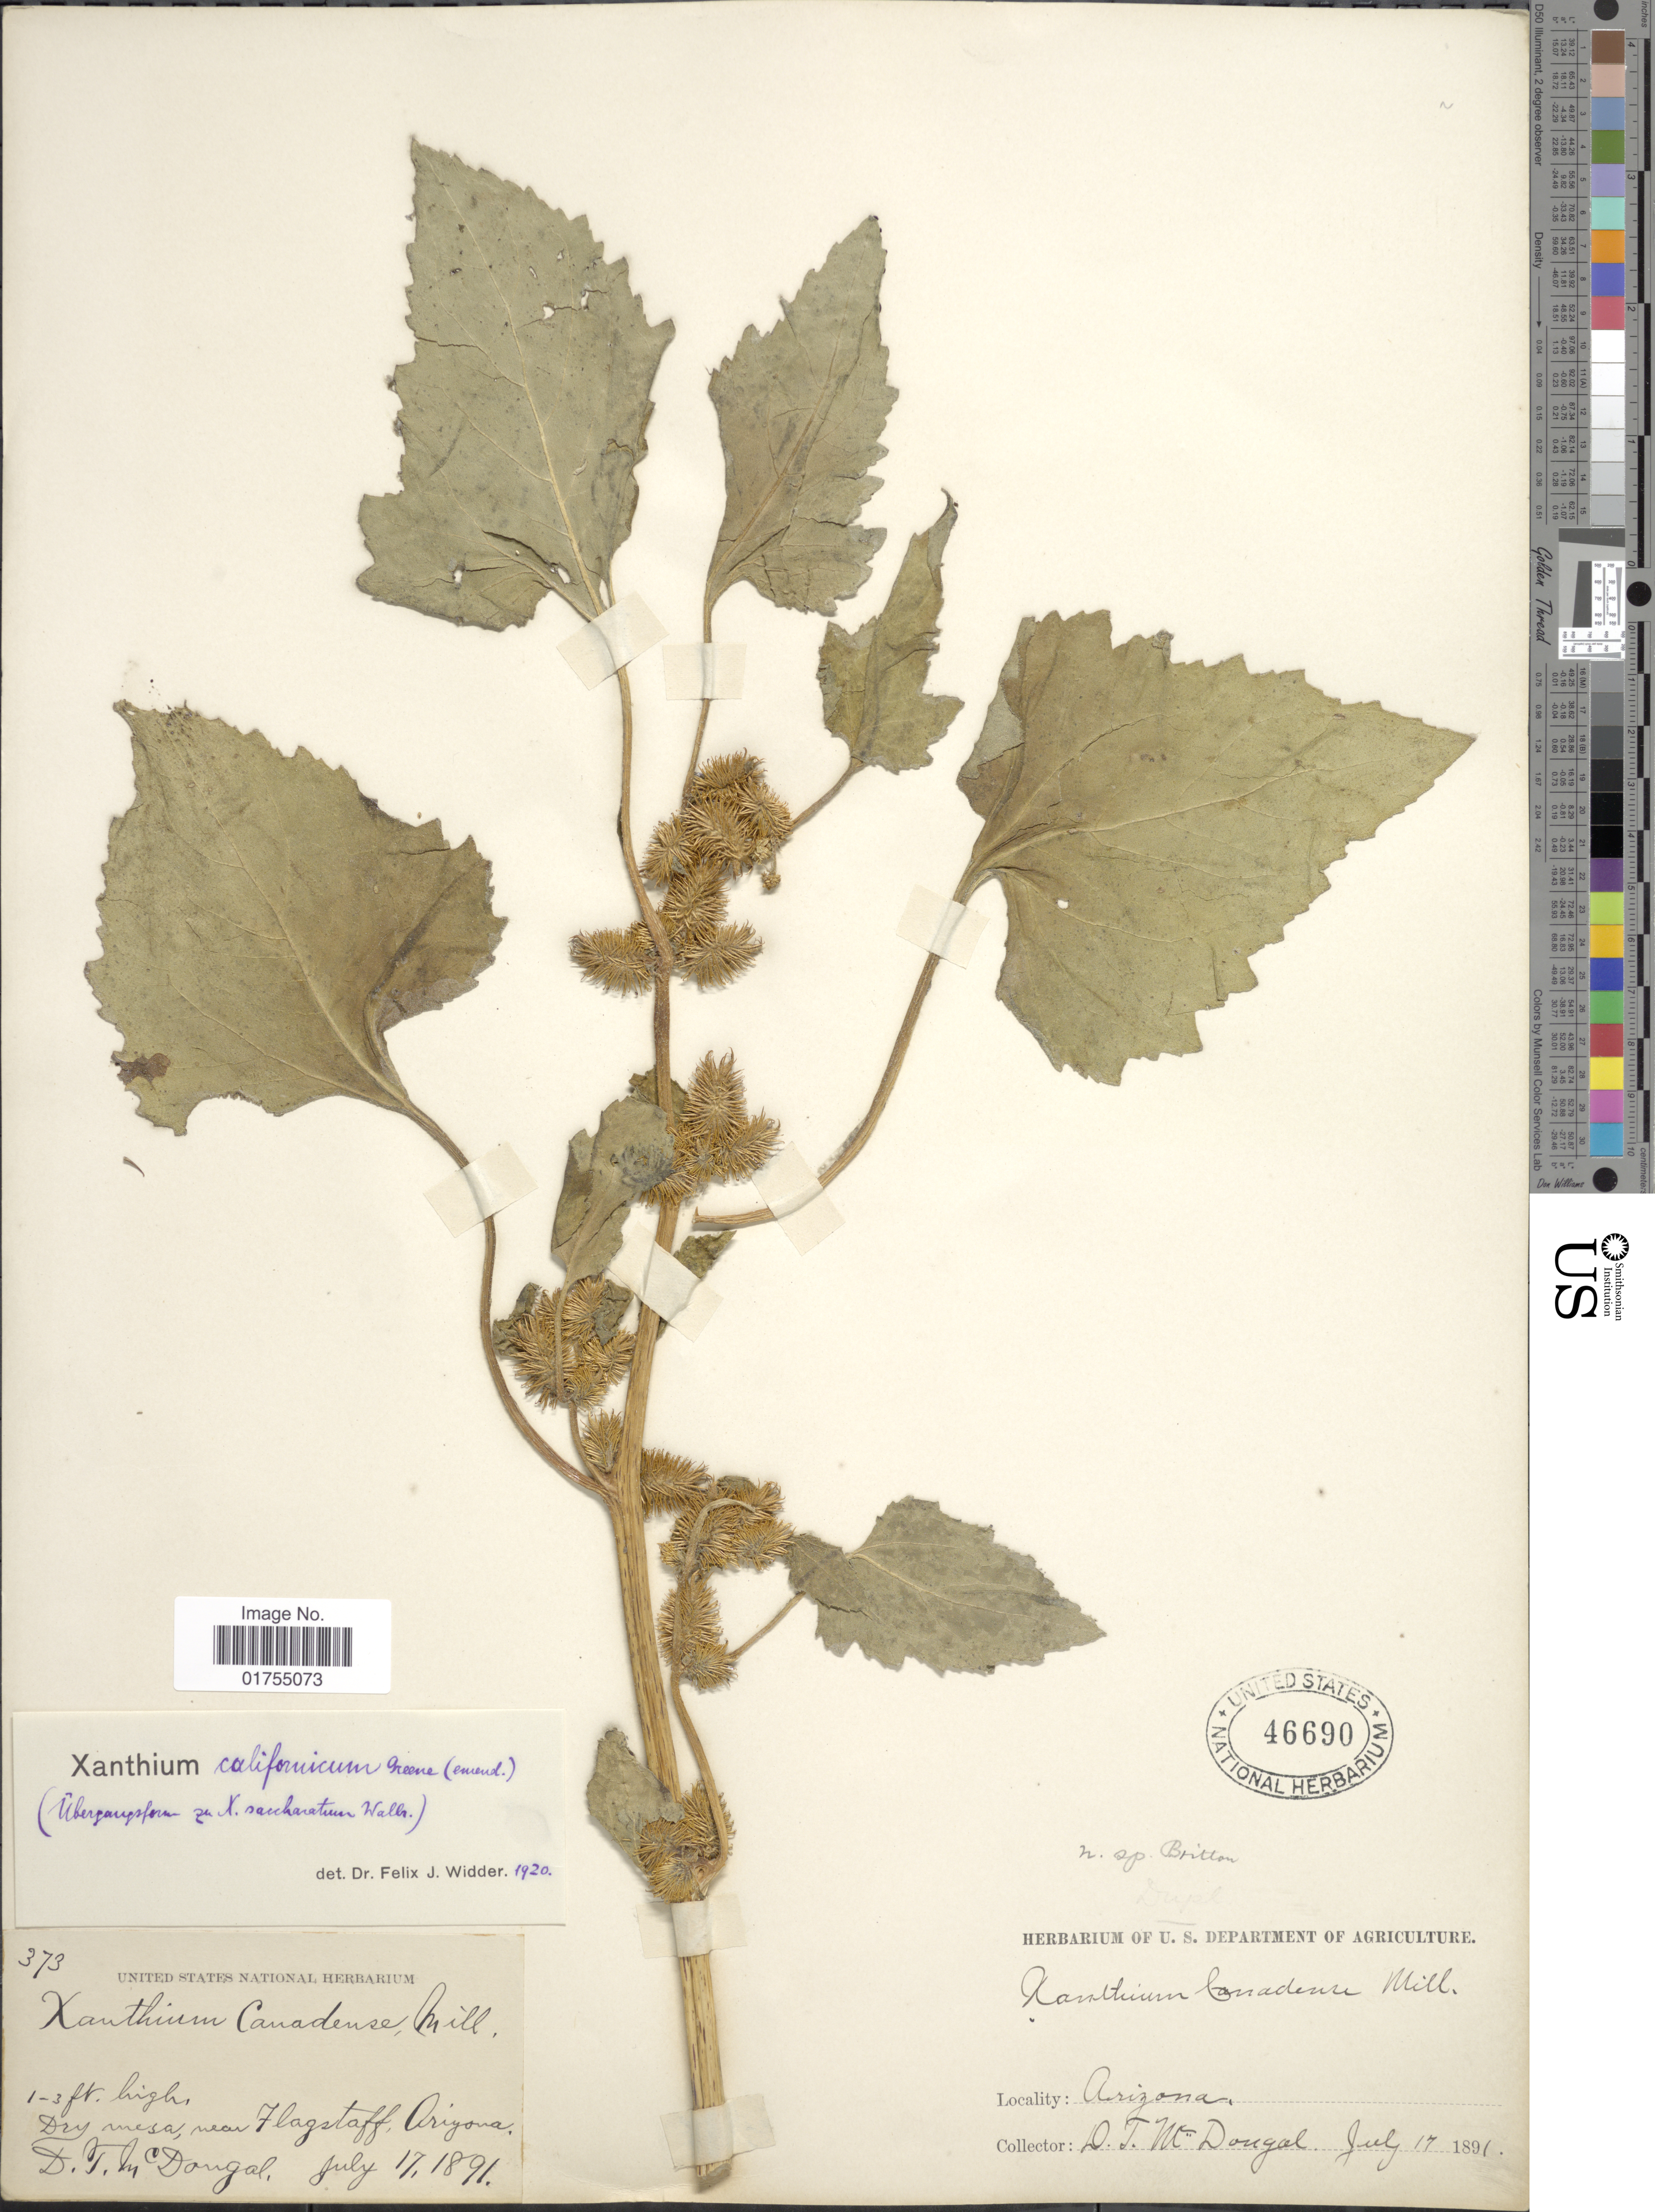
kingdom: Plantae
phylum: Tracheophyta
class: Magnoliopsida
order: Asterales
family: Asteraceae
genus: Xanthium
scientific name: Xanthium californicum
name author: Greene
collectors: D. McDougal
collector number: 373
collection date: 1891-07-17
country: United States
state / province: Arizona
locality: Near Flagstaff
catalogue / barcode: US 46690